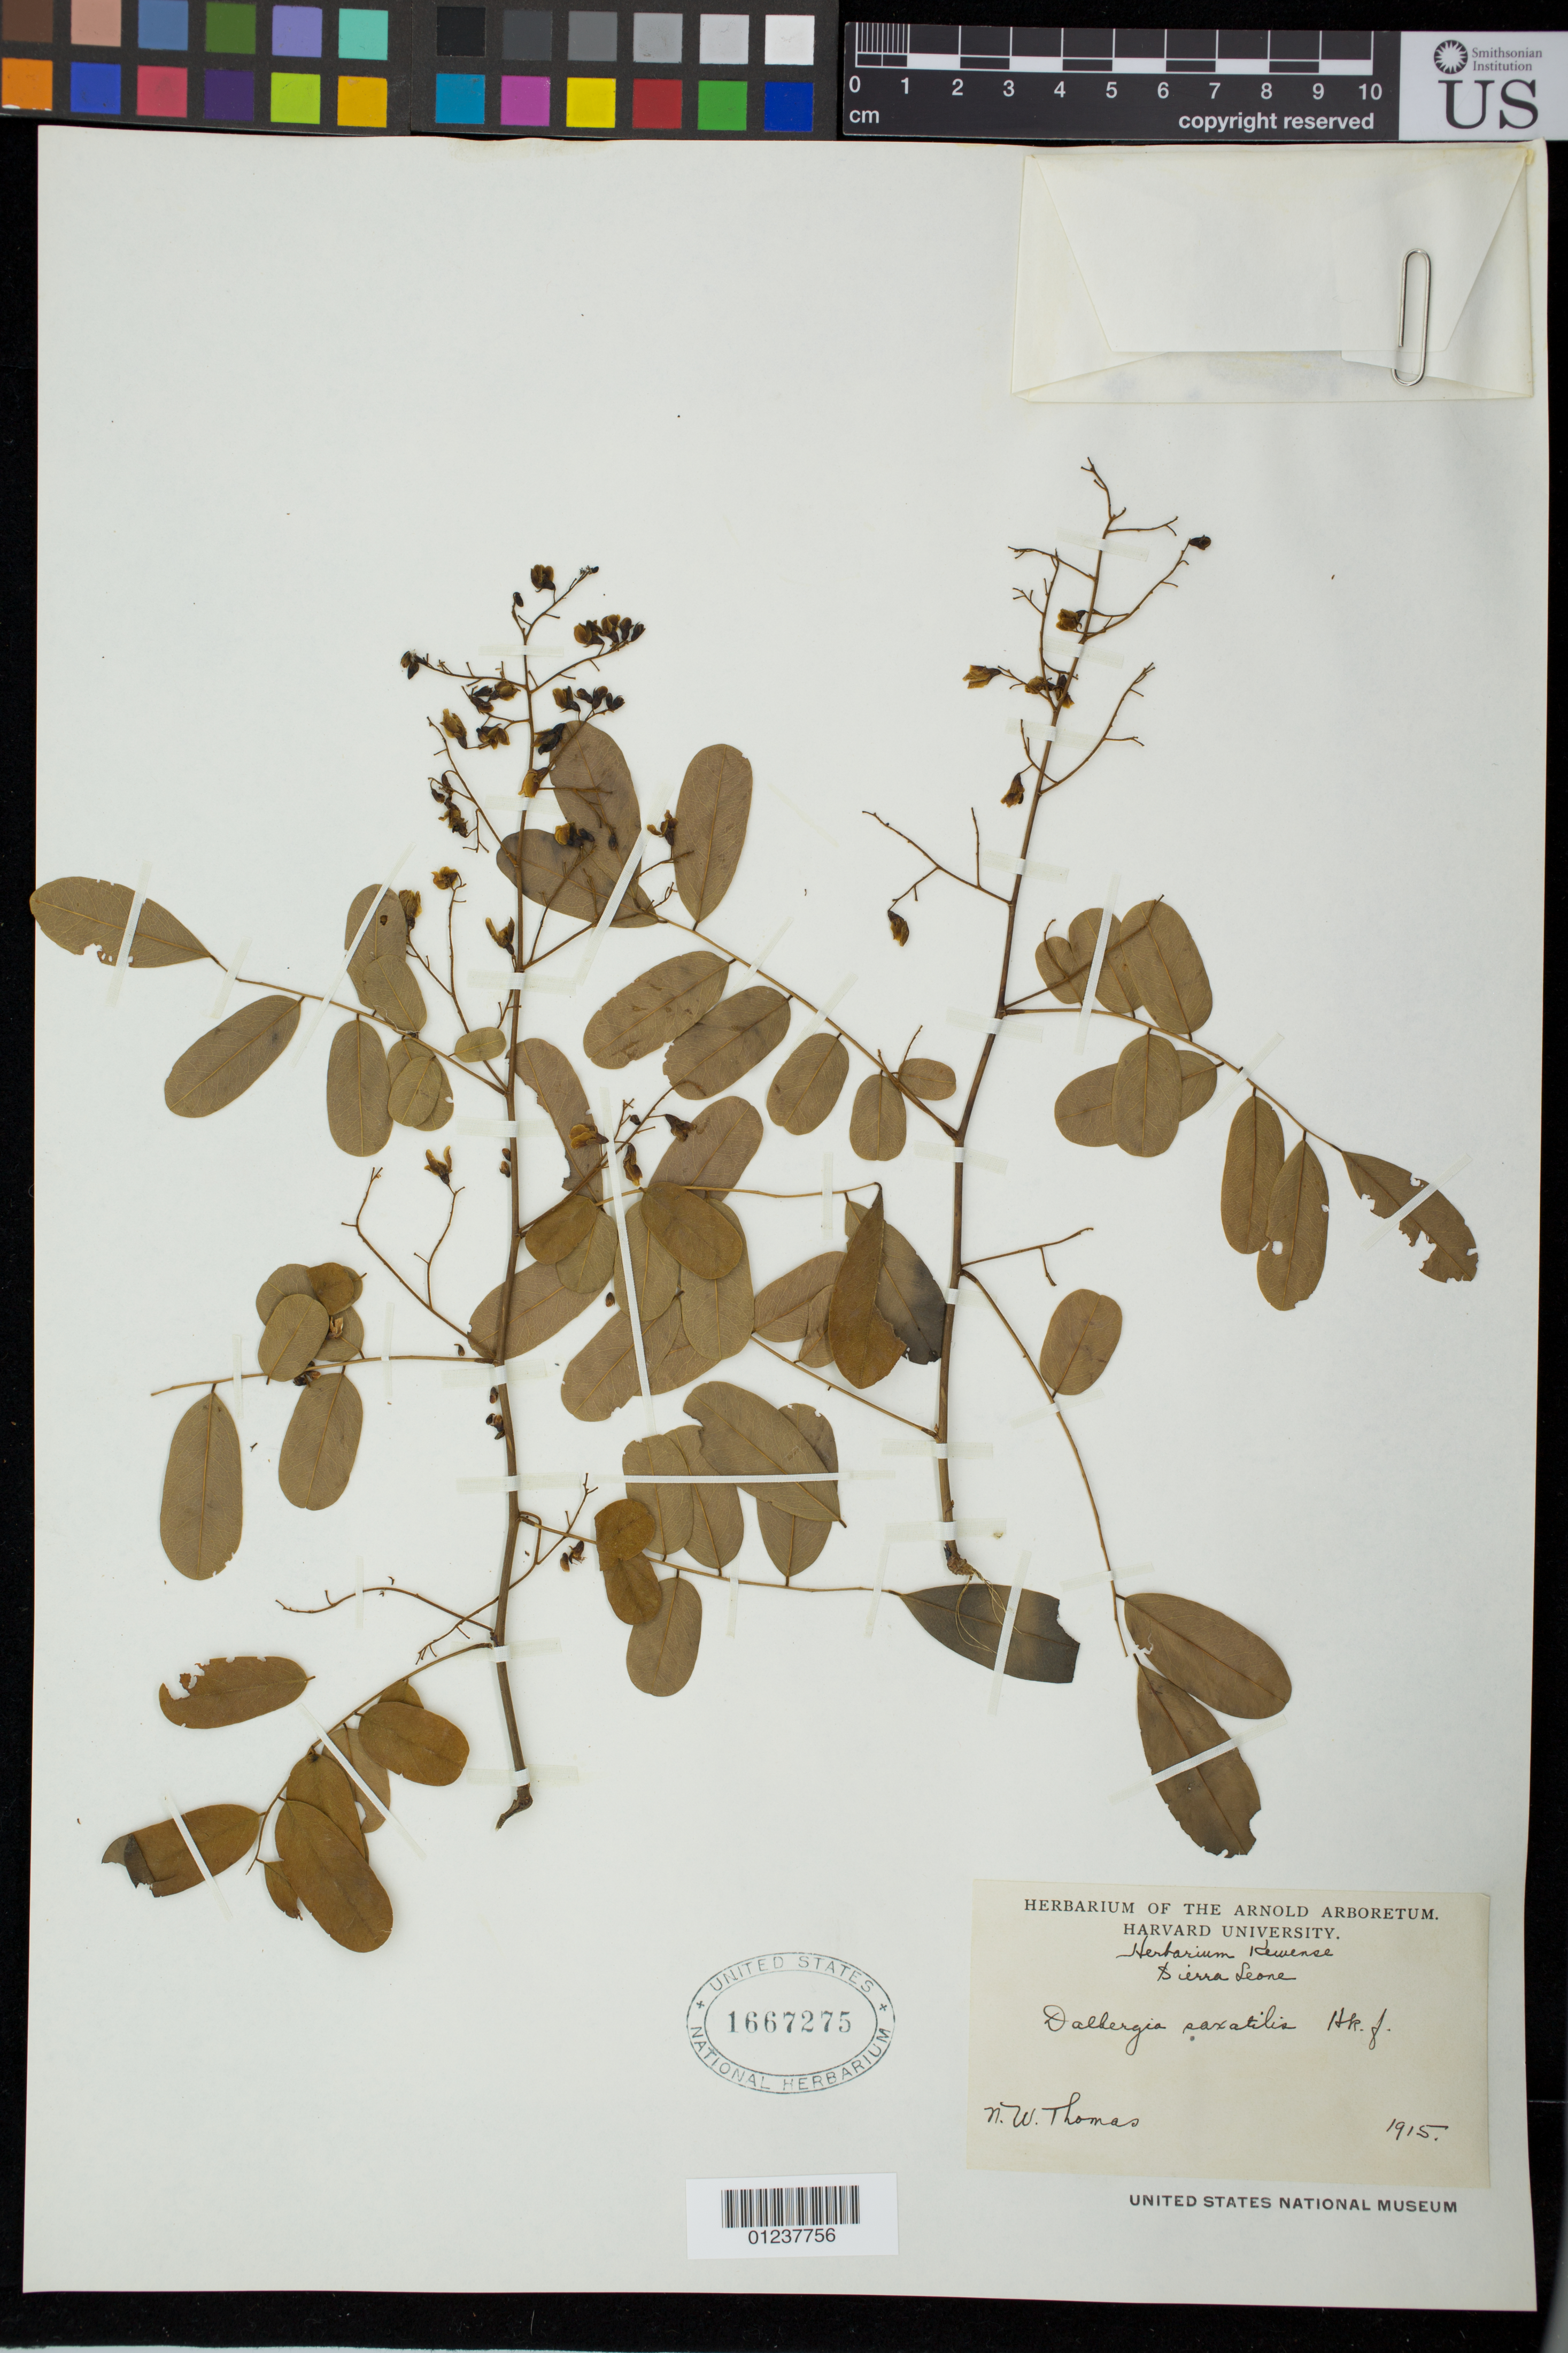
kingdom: Plantae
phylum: Tracheophyta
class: Magnoliopsida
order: Fabales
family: Fabaceae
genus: Dalbergia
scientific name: Dalbergia saxatilis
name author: Hook. f.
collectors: N. Thomas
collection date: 1915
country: Sierra Leone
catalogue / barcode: US 1667275